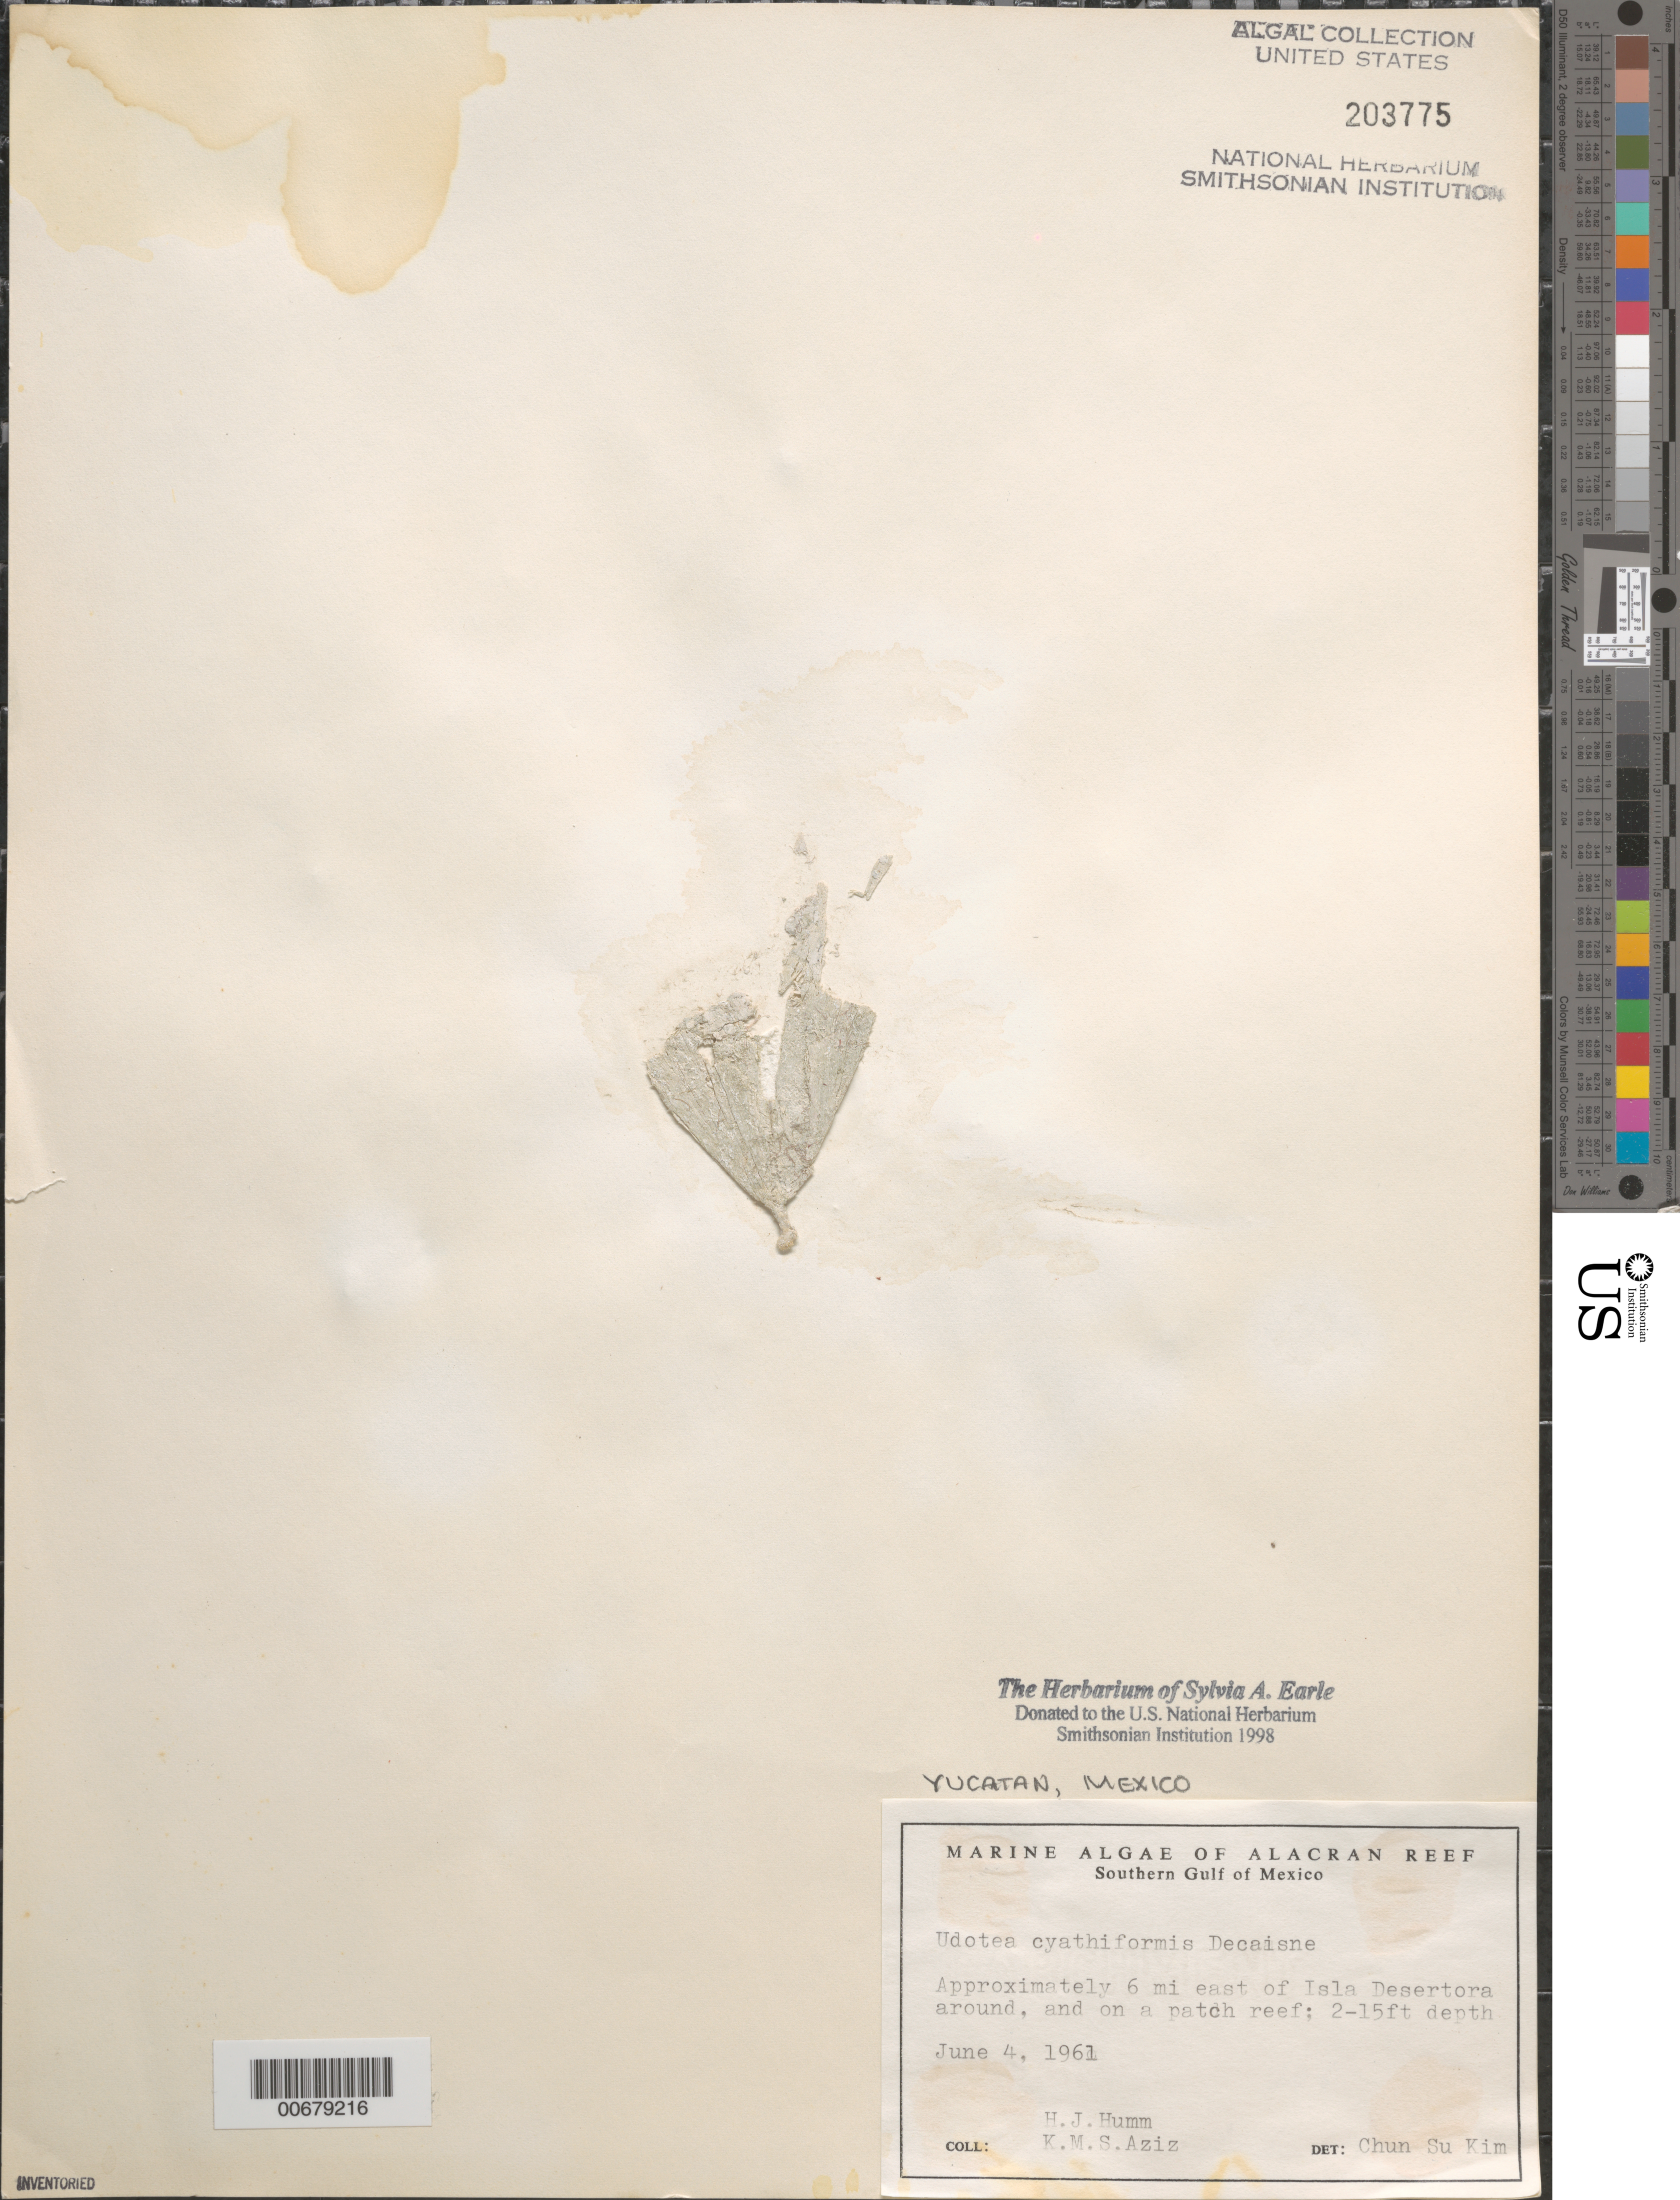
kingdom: Plantae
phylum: Chlorophyta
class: Ulvophyceae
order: Bryopsidales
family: Udoteaceae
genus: Udotea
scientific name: Udotea cyathiformis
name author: Decne.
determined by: Kim, Chun Su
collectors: H. J. Humm & K. M. Aziz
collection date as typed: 04 Jun 1961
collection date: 1961-06-04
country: Mexico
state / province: Yucatan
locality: Alacran Reef, ca. 6 miles E of Isla Desertora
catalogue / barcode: US 203775